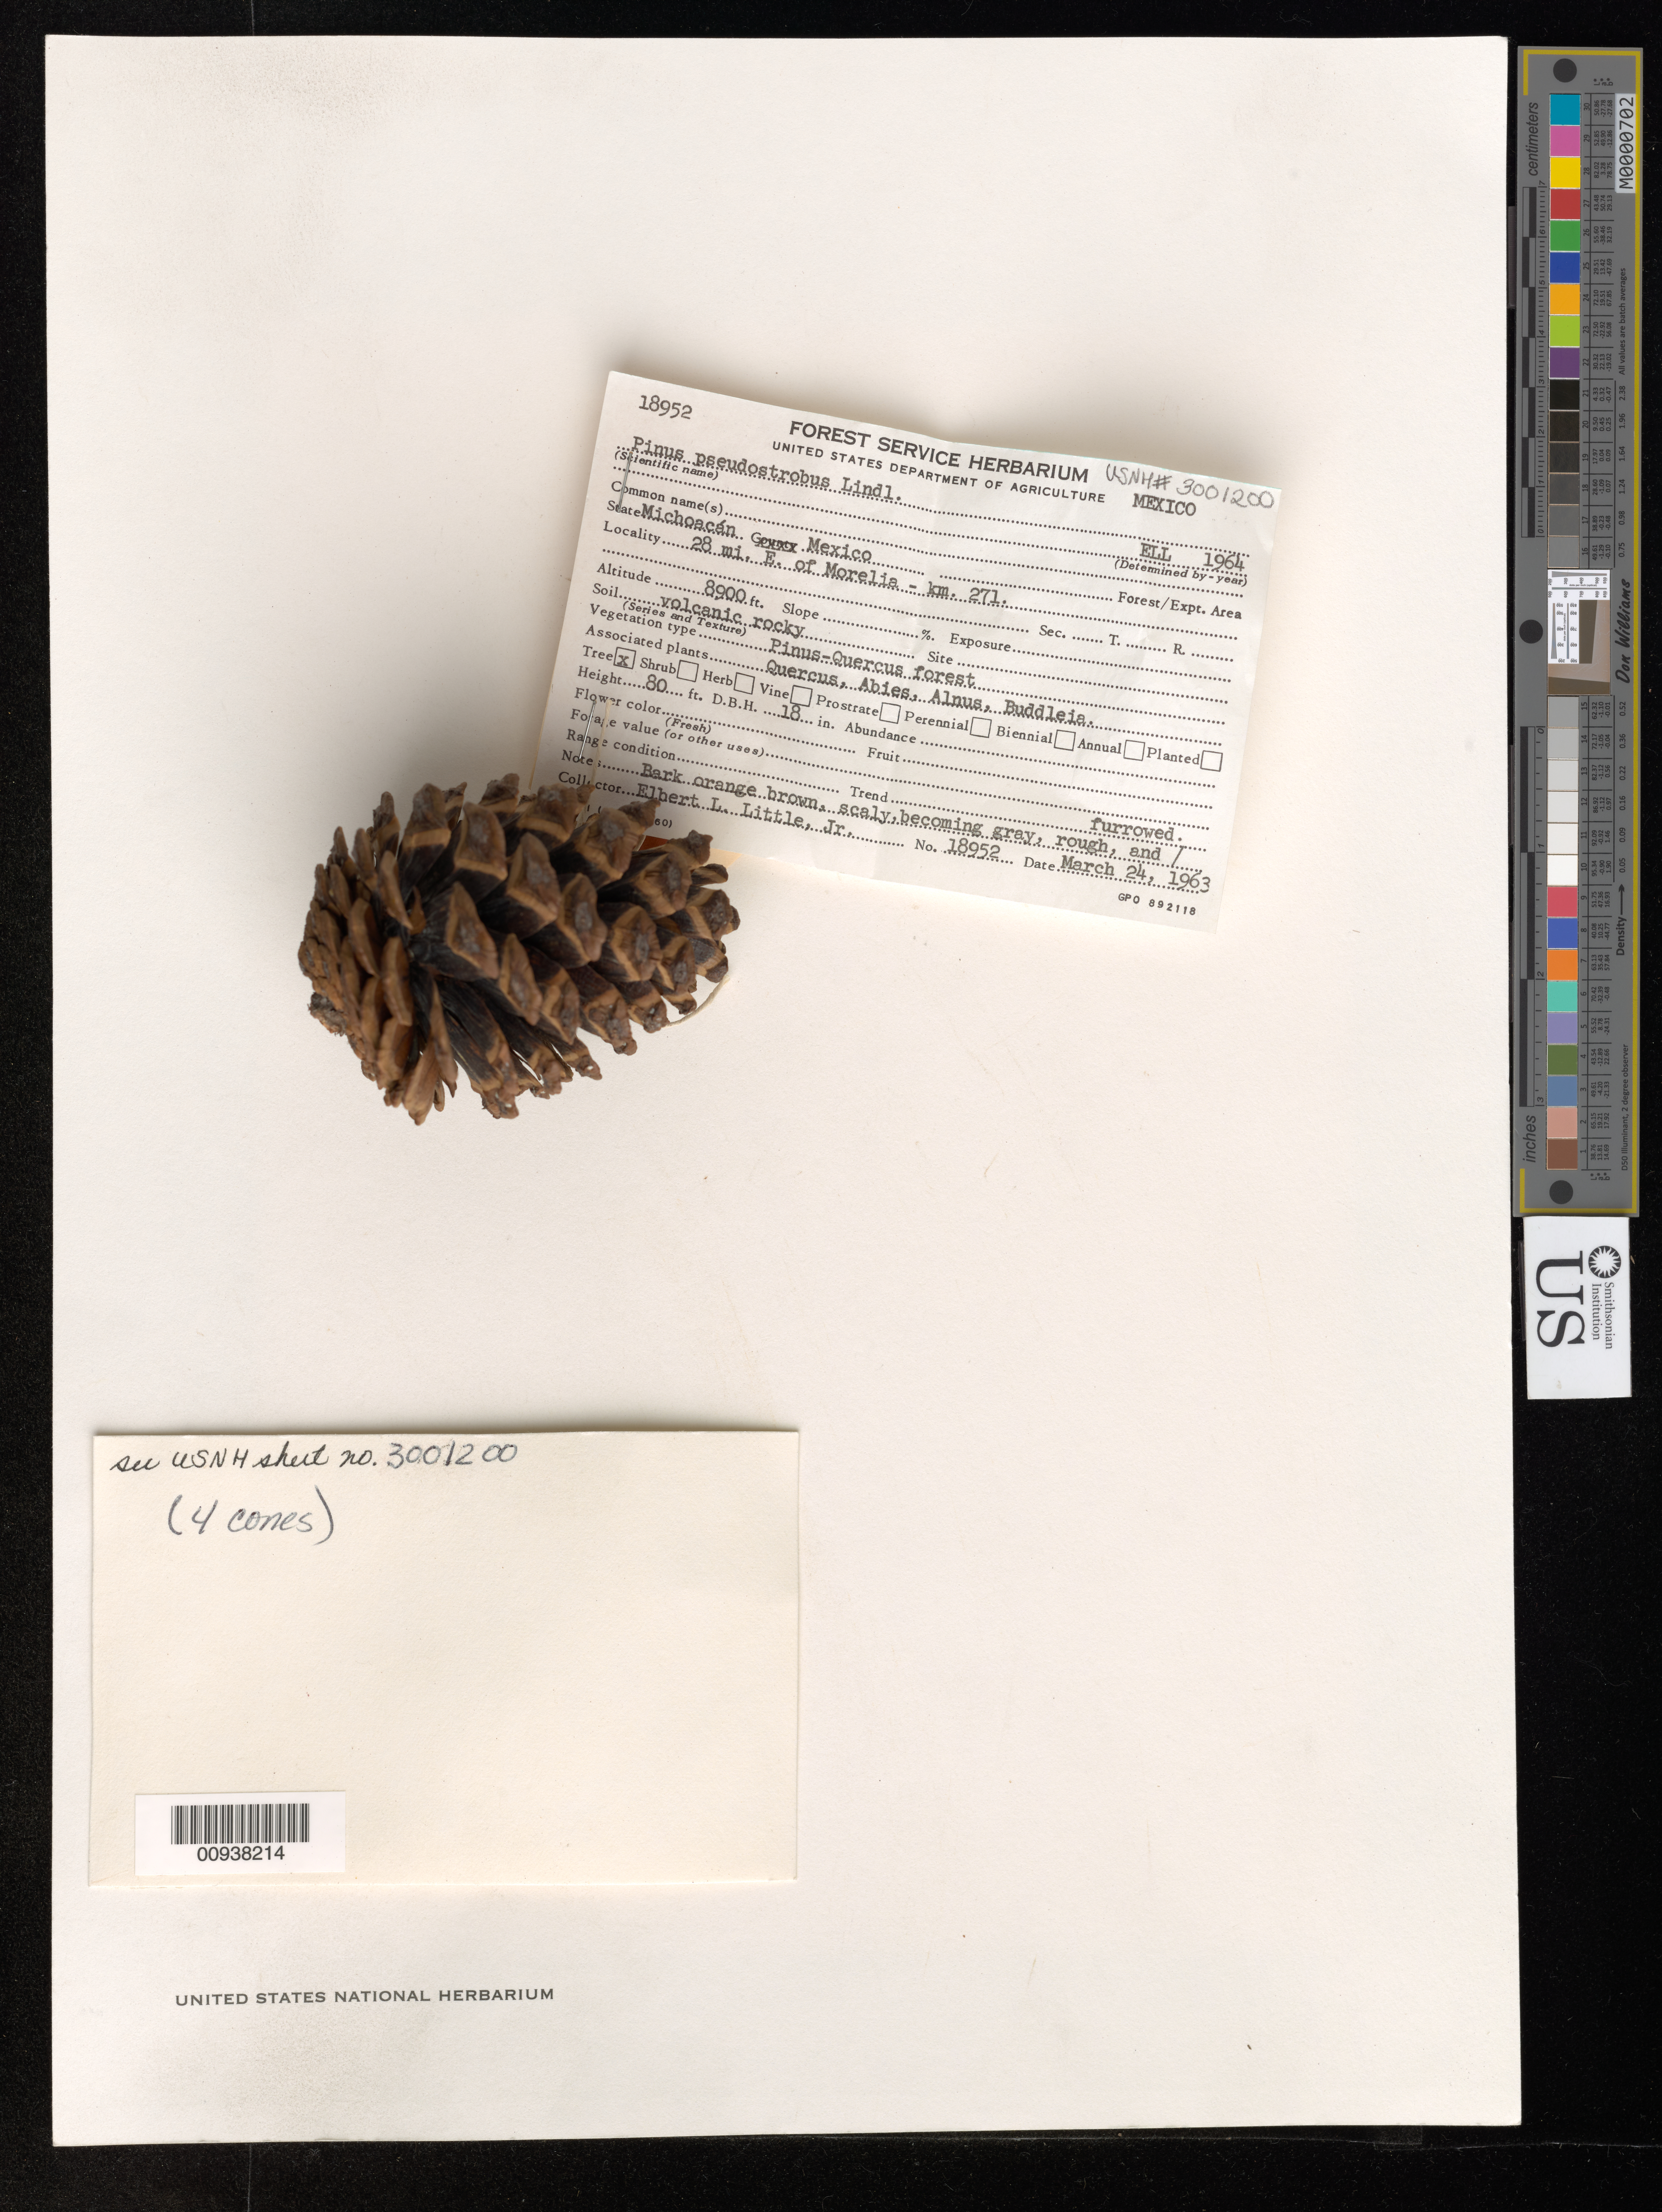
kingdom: Plantae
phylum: Tracheophyta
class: Pinopsida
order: Pinales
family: Pinaceae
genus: Pinus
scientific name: Pinus pseudostrobus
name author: Lindl.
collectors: E. L. Little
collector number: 18952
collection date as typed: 24 Mar 1963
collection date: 1963-03-24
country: Mexico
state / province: Michoacán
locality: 28 mi. E of Morelia - km. 271.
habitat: Pinus-Quercus forest. Associated plants Quercus, Abies, Alnus, Buddleia. Steep mountains. Soil volcanic rocky.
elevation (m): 2713